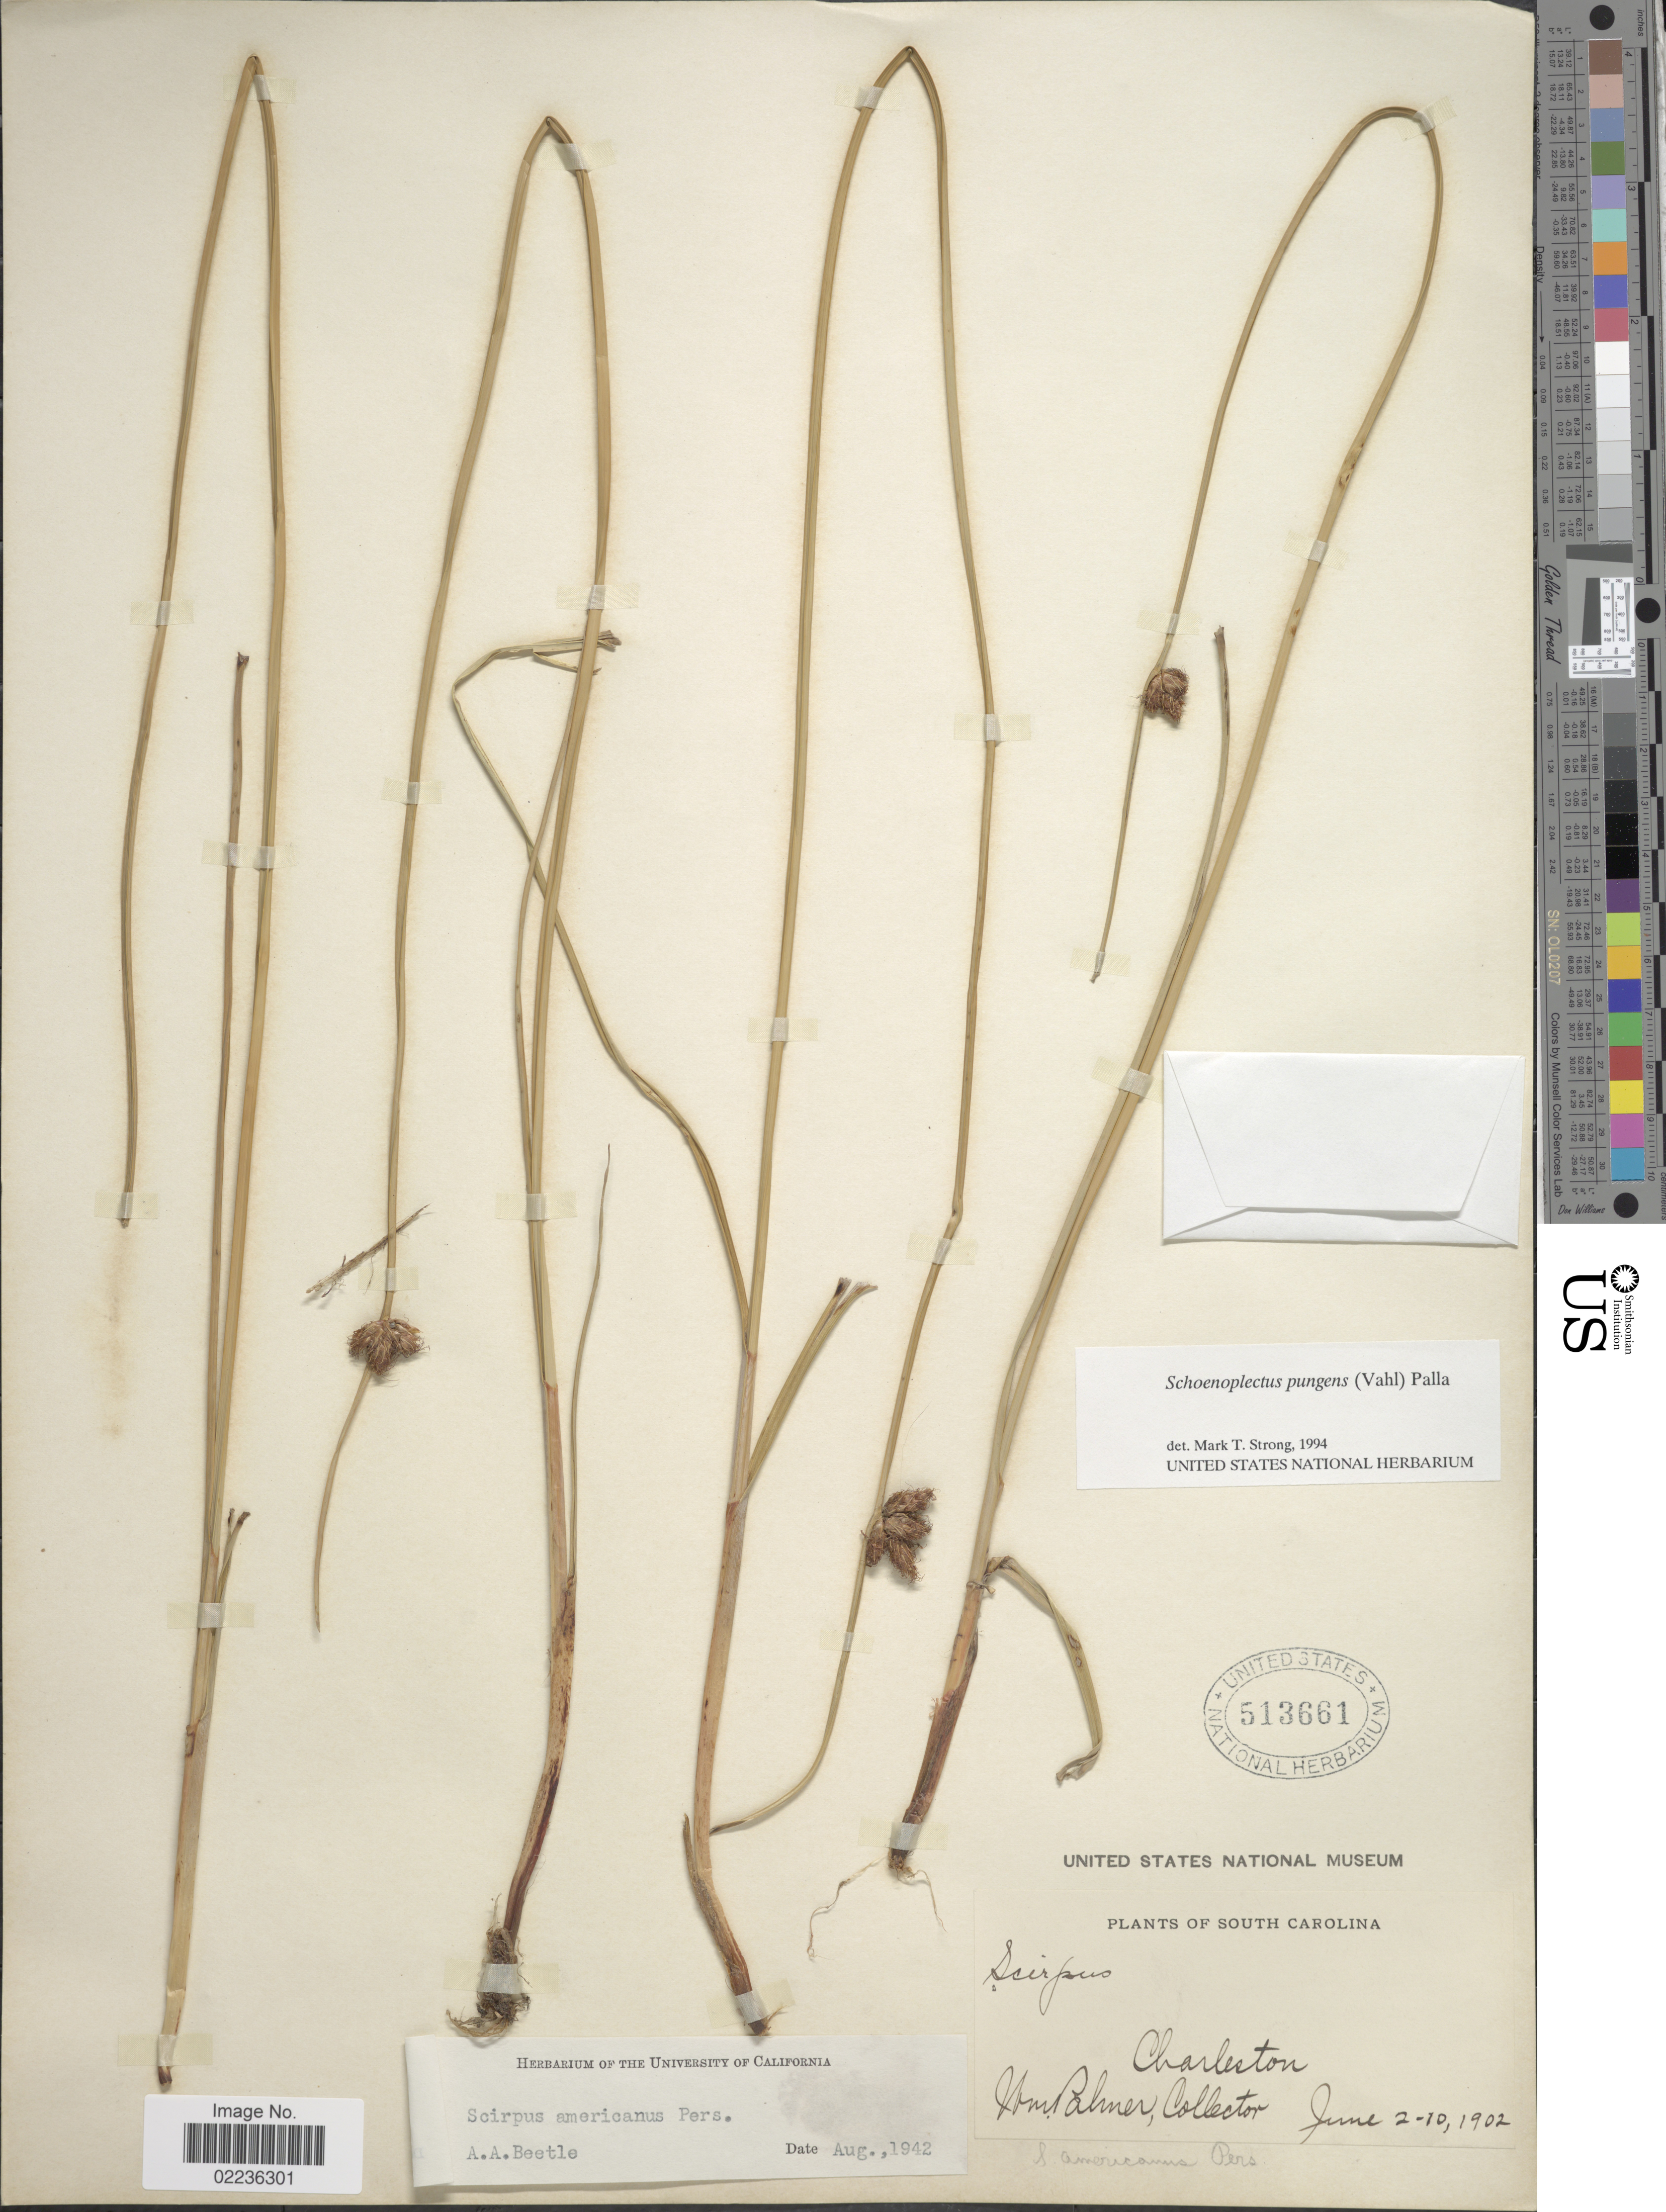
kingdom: Plantae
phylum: Tracheophyta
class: Liliopsida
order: Poales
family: Cyperaceae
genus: Schoenoplectus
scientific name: Schoenoplectus pungens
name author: (Vahl) Palla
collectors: W. Palmer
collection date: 1902-06-02/1902-06-10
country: United States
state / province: South Carolina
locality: Charleston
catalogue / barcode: US 513661